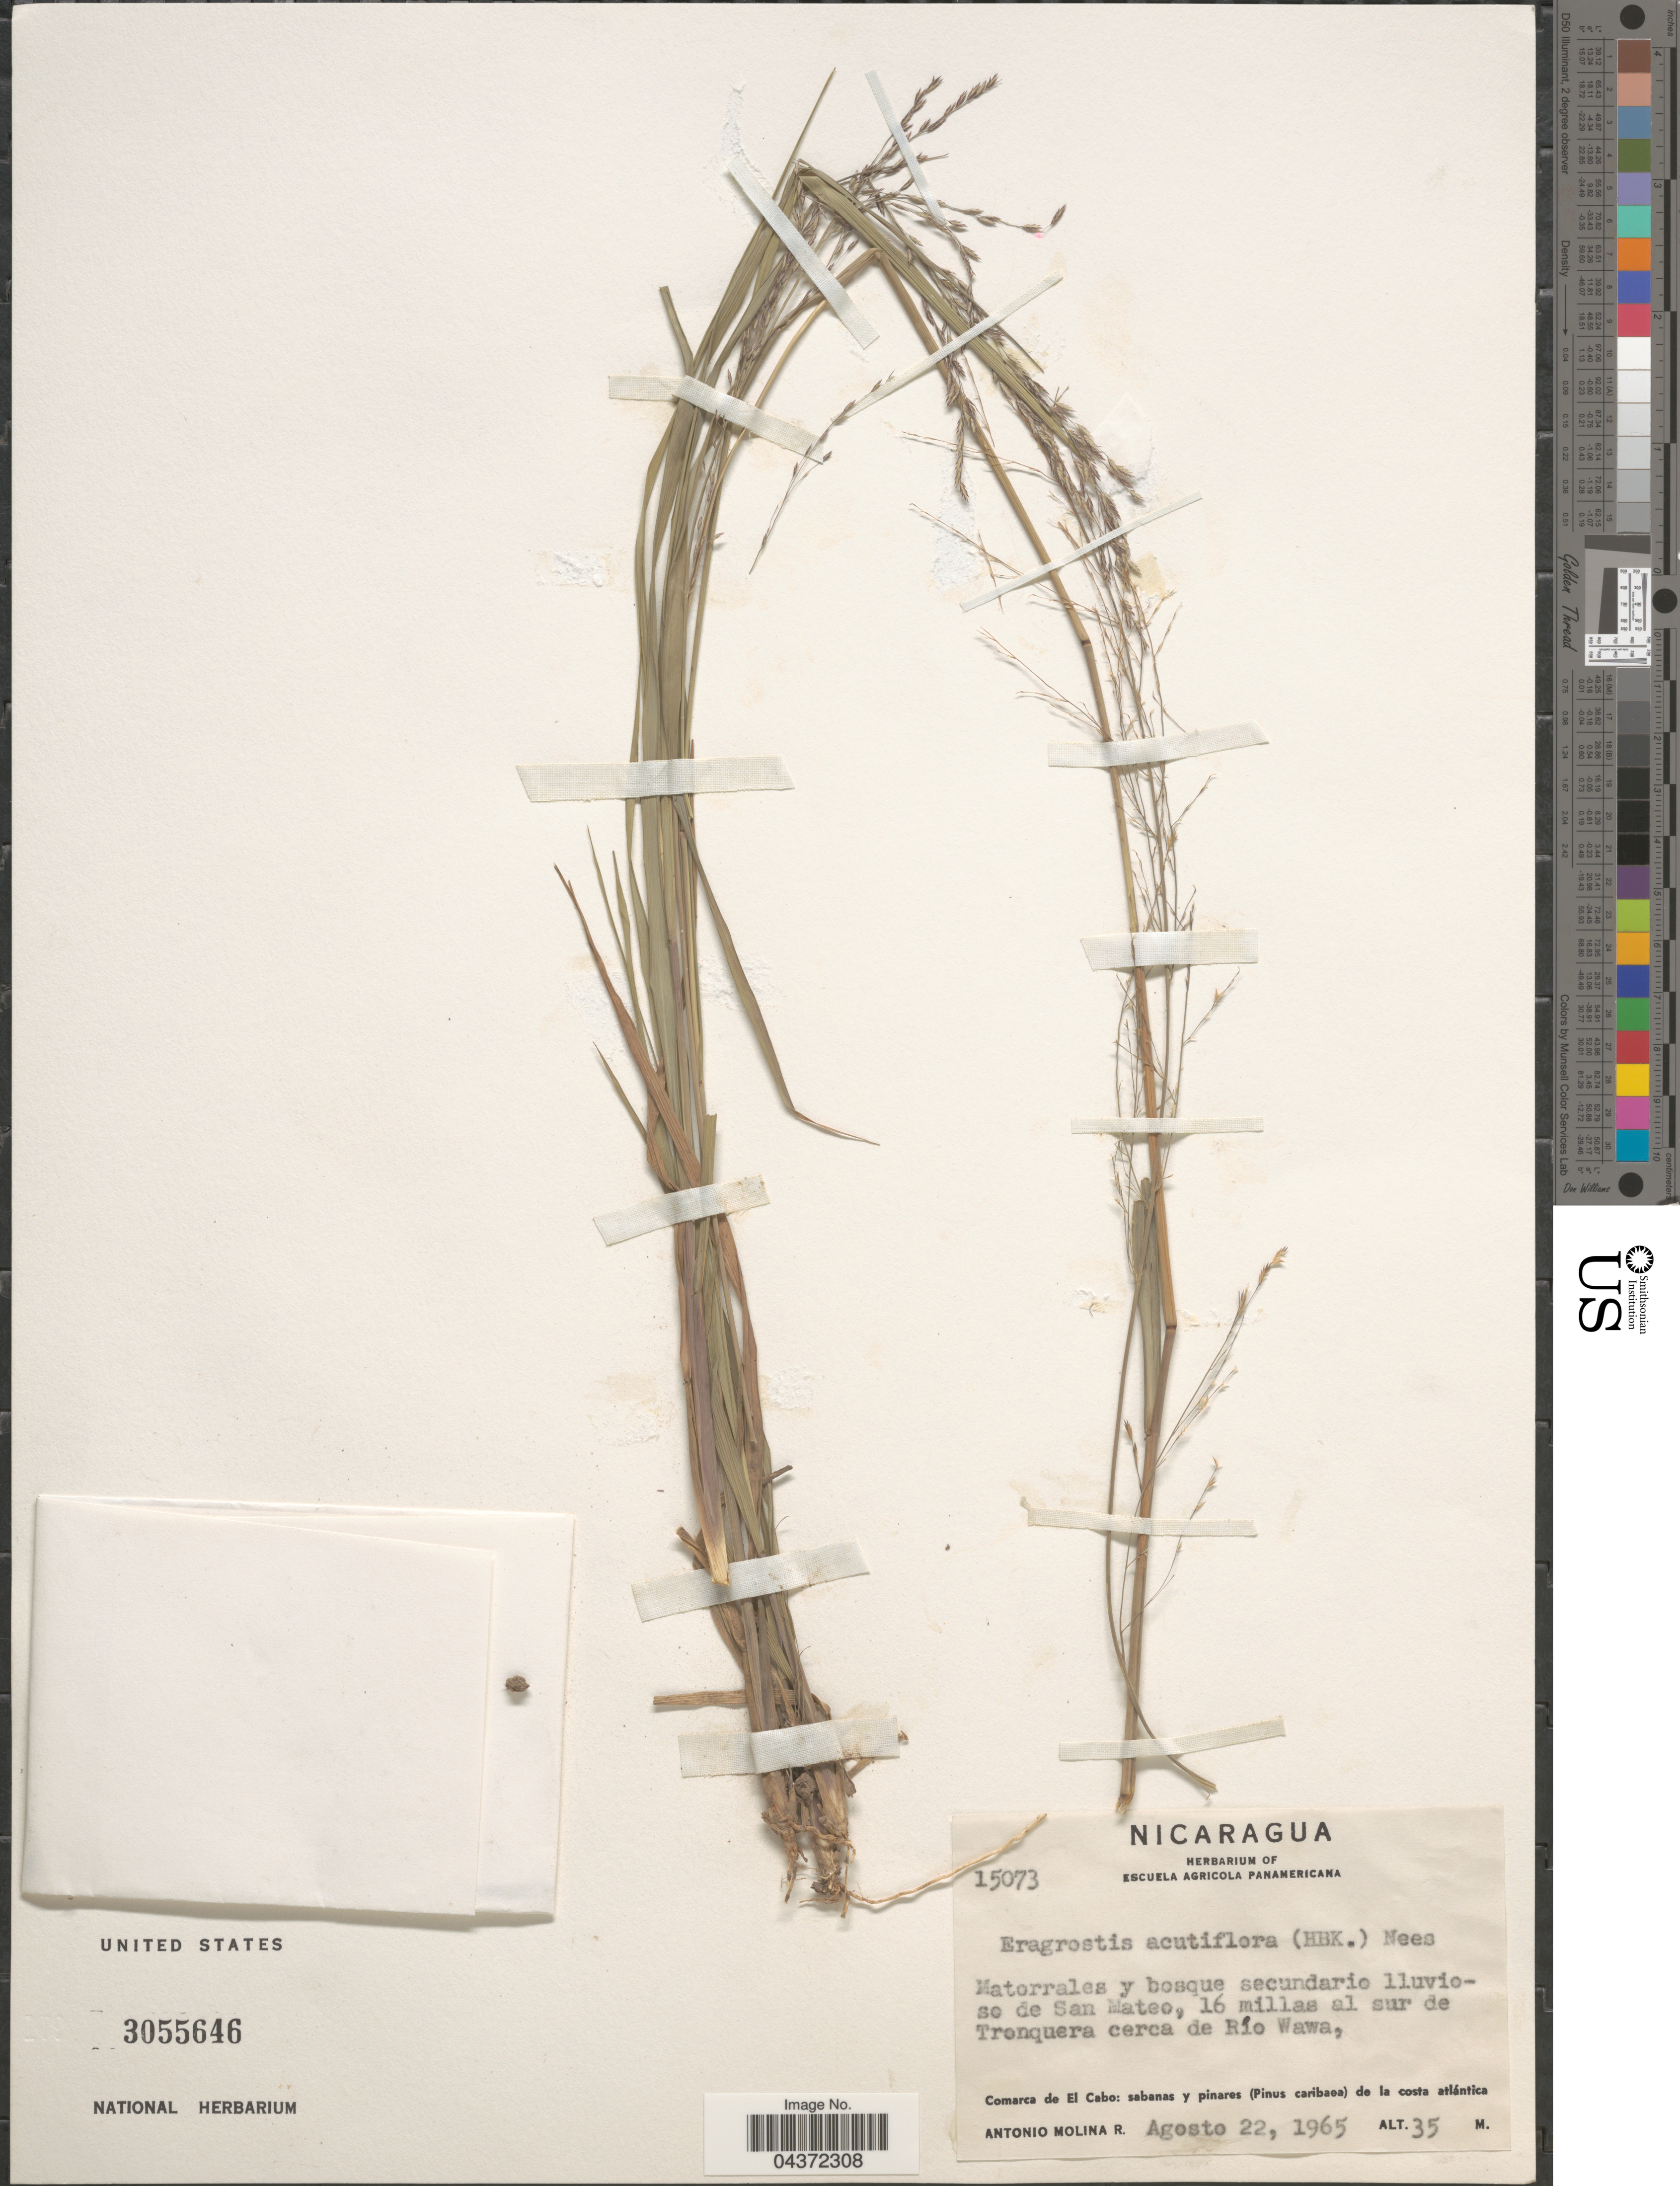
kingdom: Plantae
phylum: Tracheophyta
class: Liliopsida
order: Poales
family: Poaceae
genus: Eragrostis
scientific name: Eragrostis acutiflora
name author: (Kunth) Nees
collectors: A. Molina R.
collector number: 15073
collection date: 1965-08-22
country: Nicaragua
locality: Matorrales y bosque secundario lluvioso de San Mateo, 16 millas al sur de Tronquera cerca de Río Wawa. Comarca de El Cabo: sabanas y pinares (Pinus caribaea) de la costa atlántica.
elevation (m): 35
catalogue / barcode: US 3055646